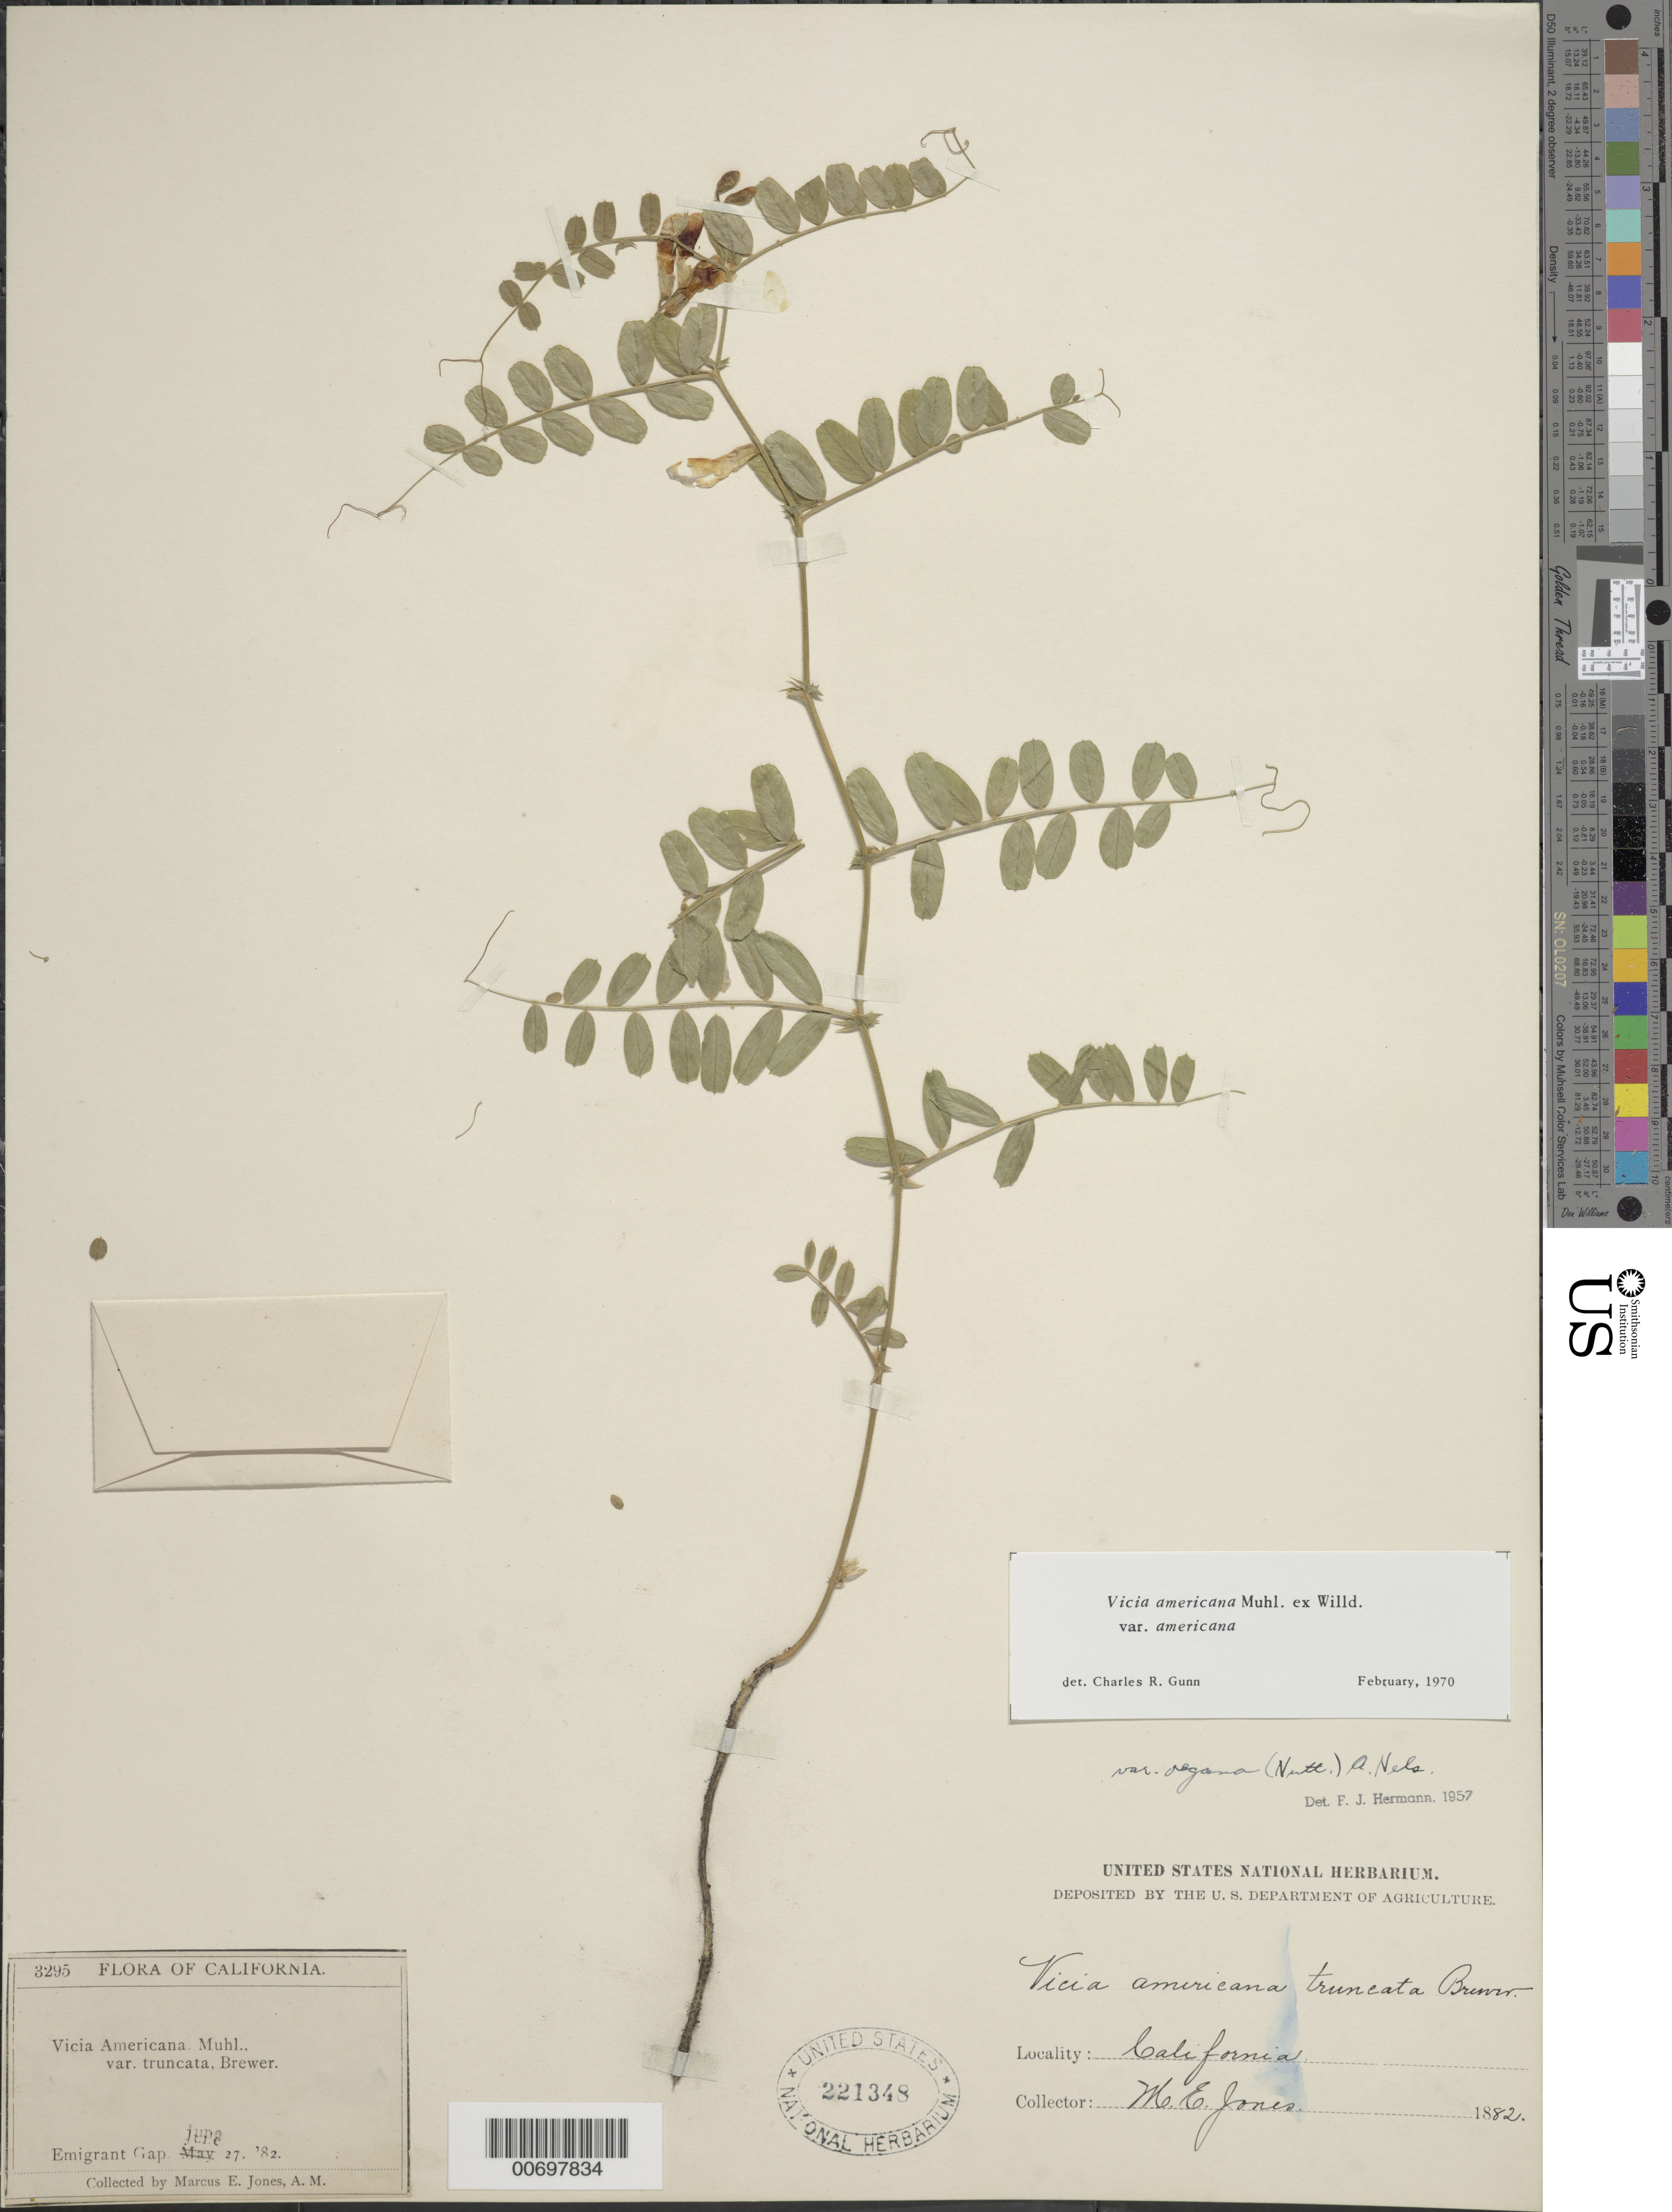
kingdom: Plantae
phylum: Tracheophyta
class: Magnoliopsida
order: Fabales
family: Fabaceae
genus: Vicia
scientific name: Vicia americana var. americana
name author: Muhl. ex Willd.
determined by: Gunn, C. R.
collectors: M. E. Jones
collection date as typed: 27 Jun 1882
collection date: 1882-06-27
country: United States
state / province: California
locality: Emigrant Gap.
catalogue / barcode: US 221348